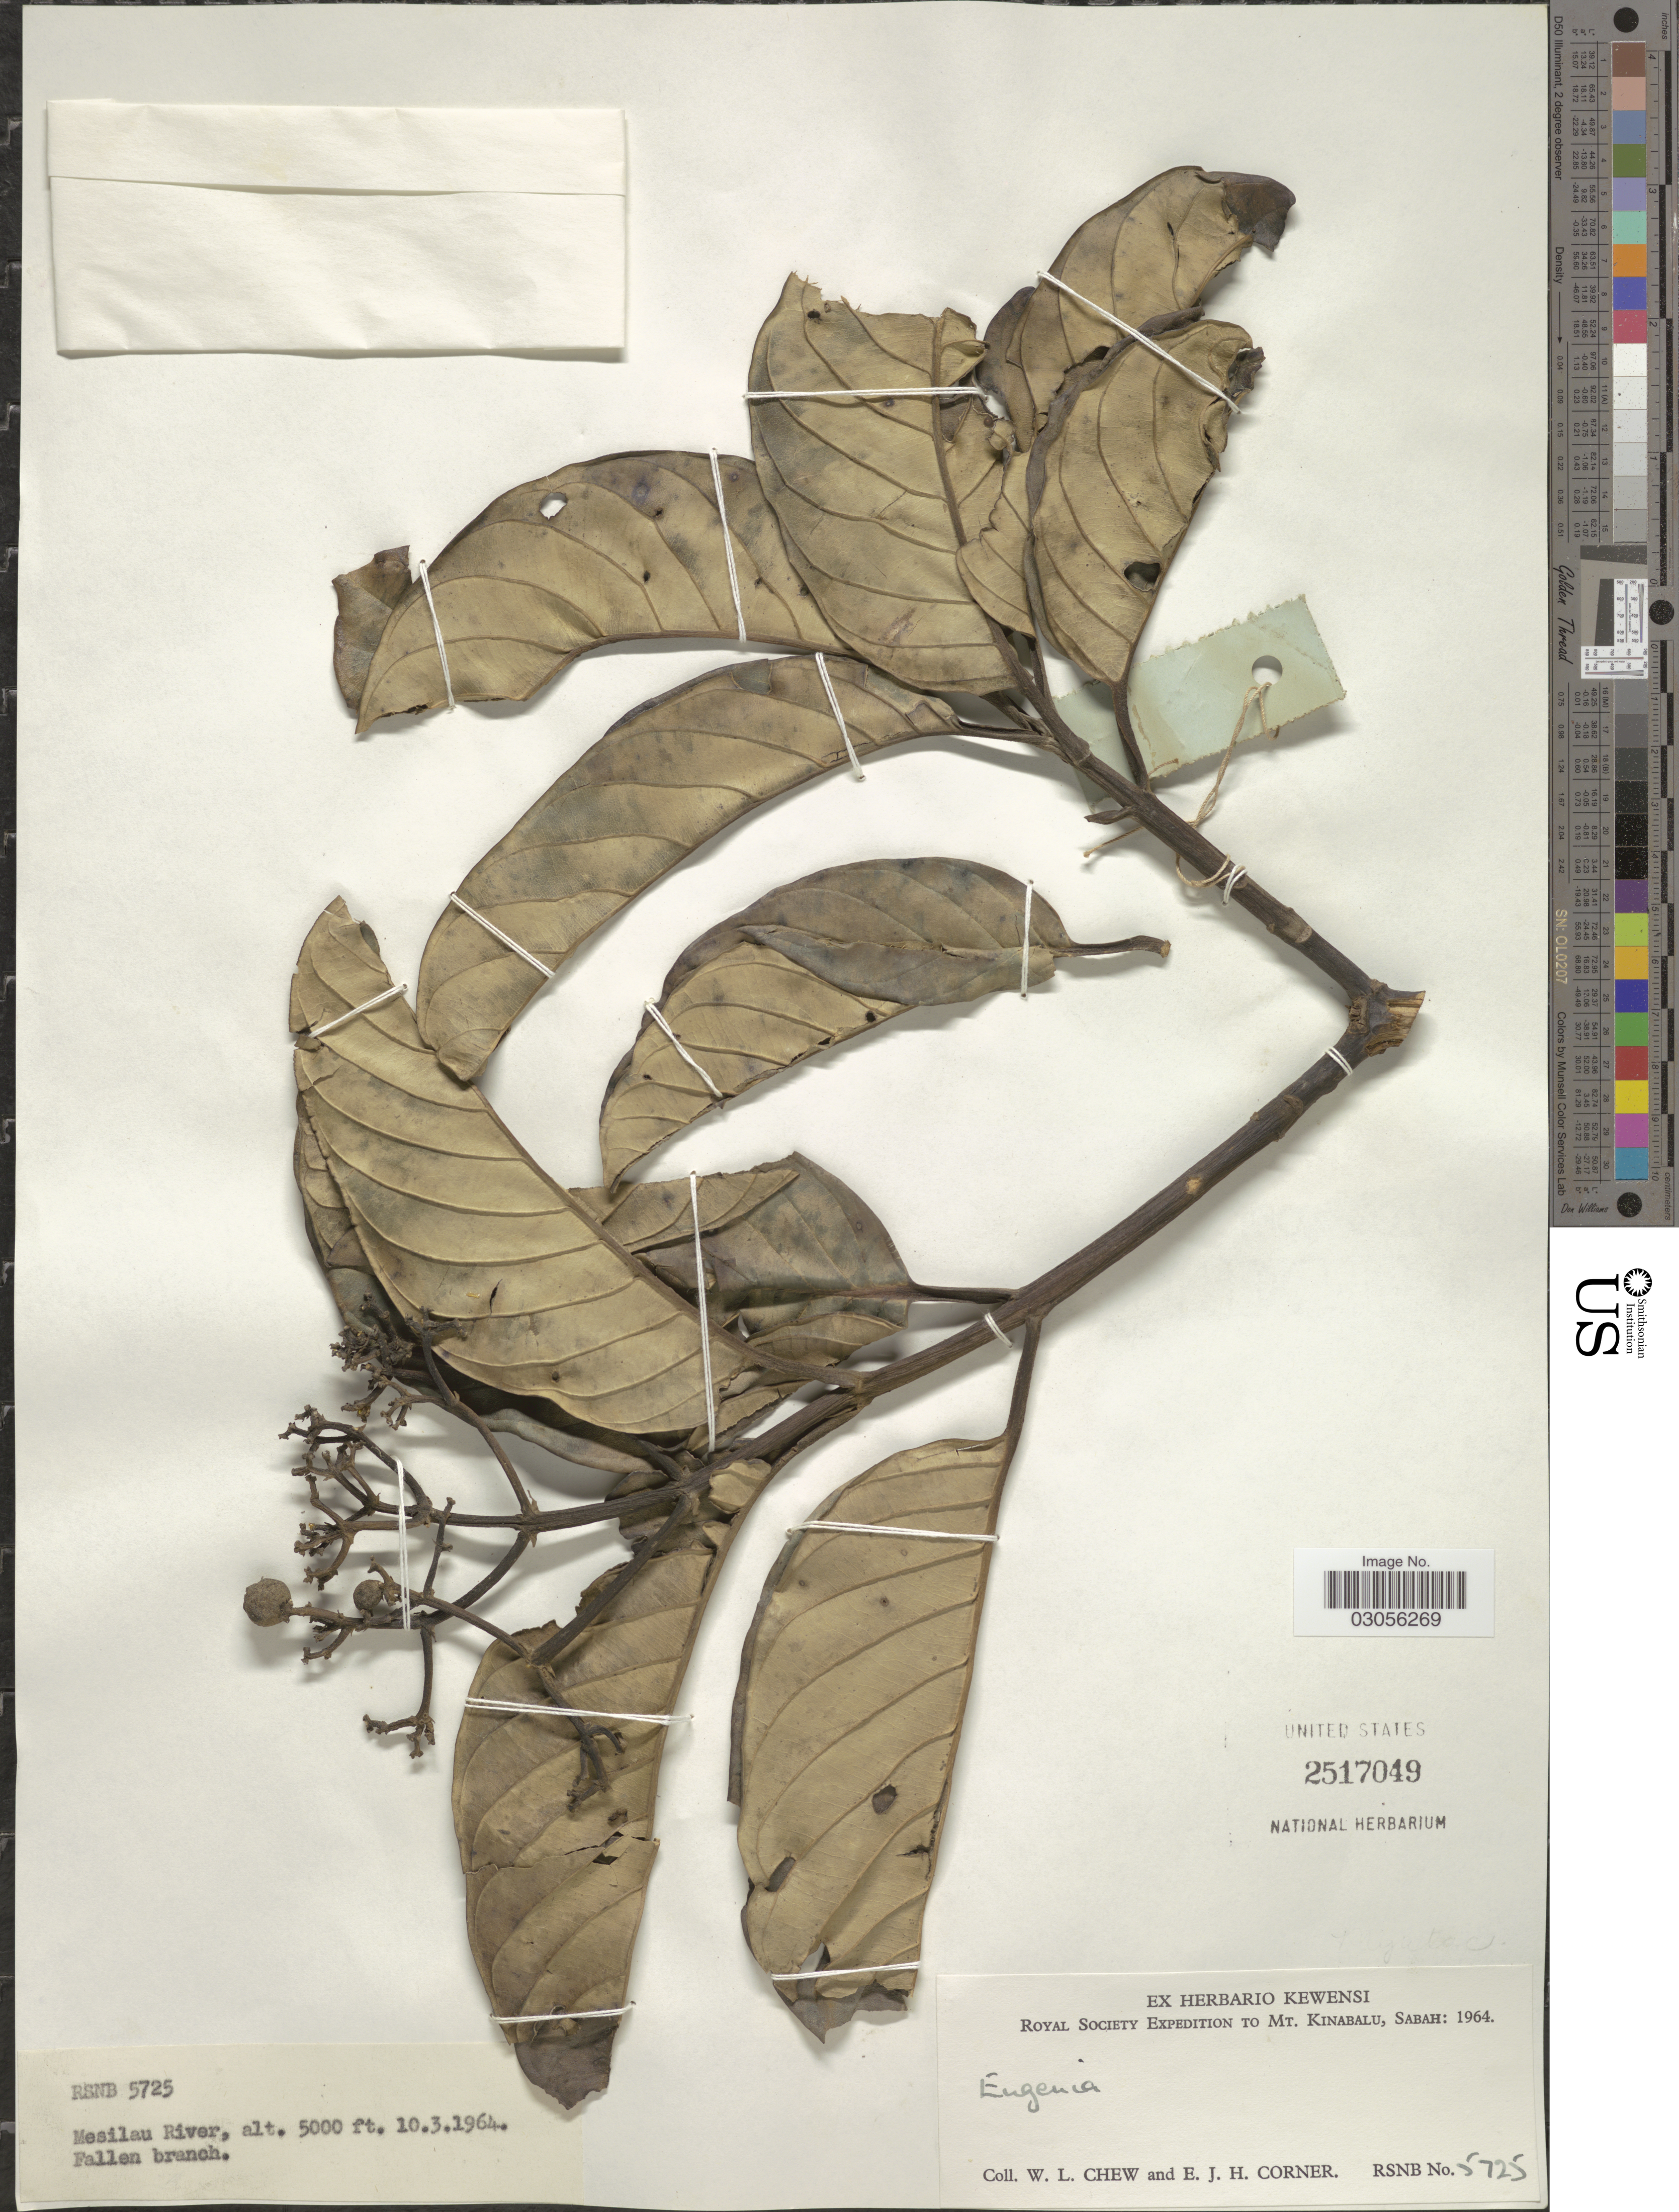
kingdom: Plantae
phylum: Tracheophyta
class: Magnoliopsida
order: Cornales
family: Nyssaceae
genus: Mastixia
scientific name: Mastixia trichotoma var. rhynchocarpa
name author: Danser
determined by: Steenis, C. G. G. J. van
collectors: W. Chew & E. Corner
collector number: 5725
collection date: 1964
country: Malaysia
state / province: Sabah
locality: Mt. Kinabalu, Sabah. Mesilau River.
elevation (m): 1524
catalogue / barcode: US 2517049